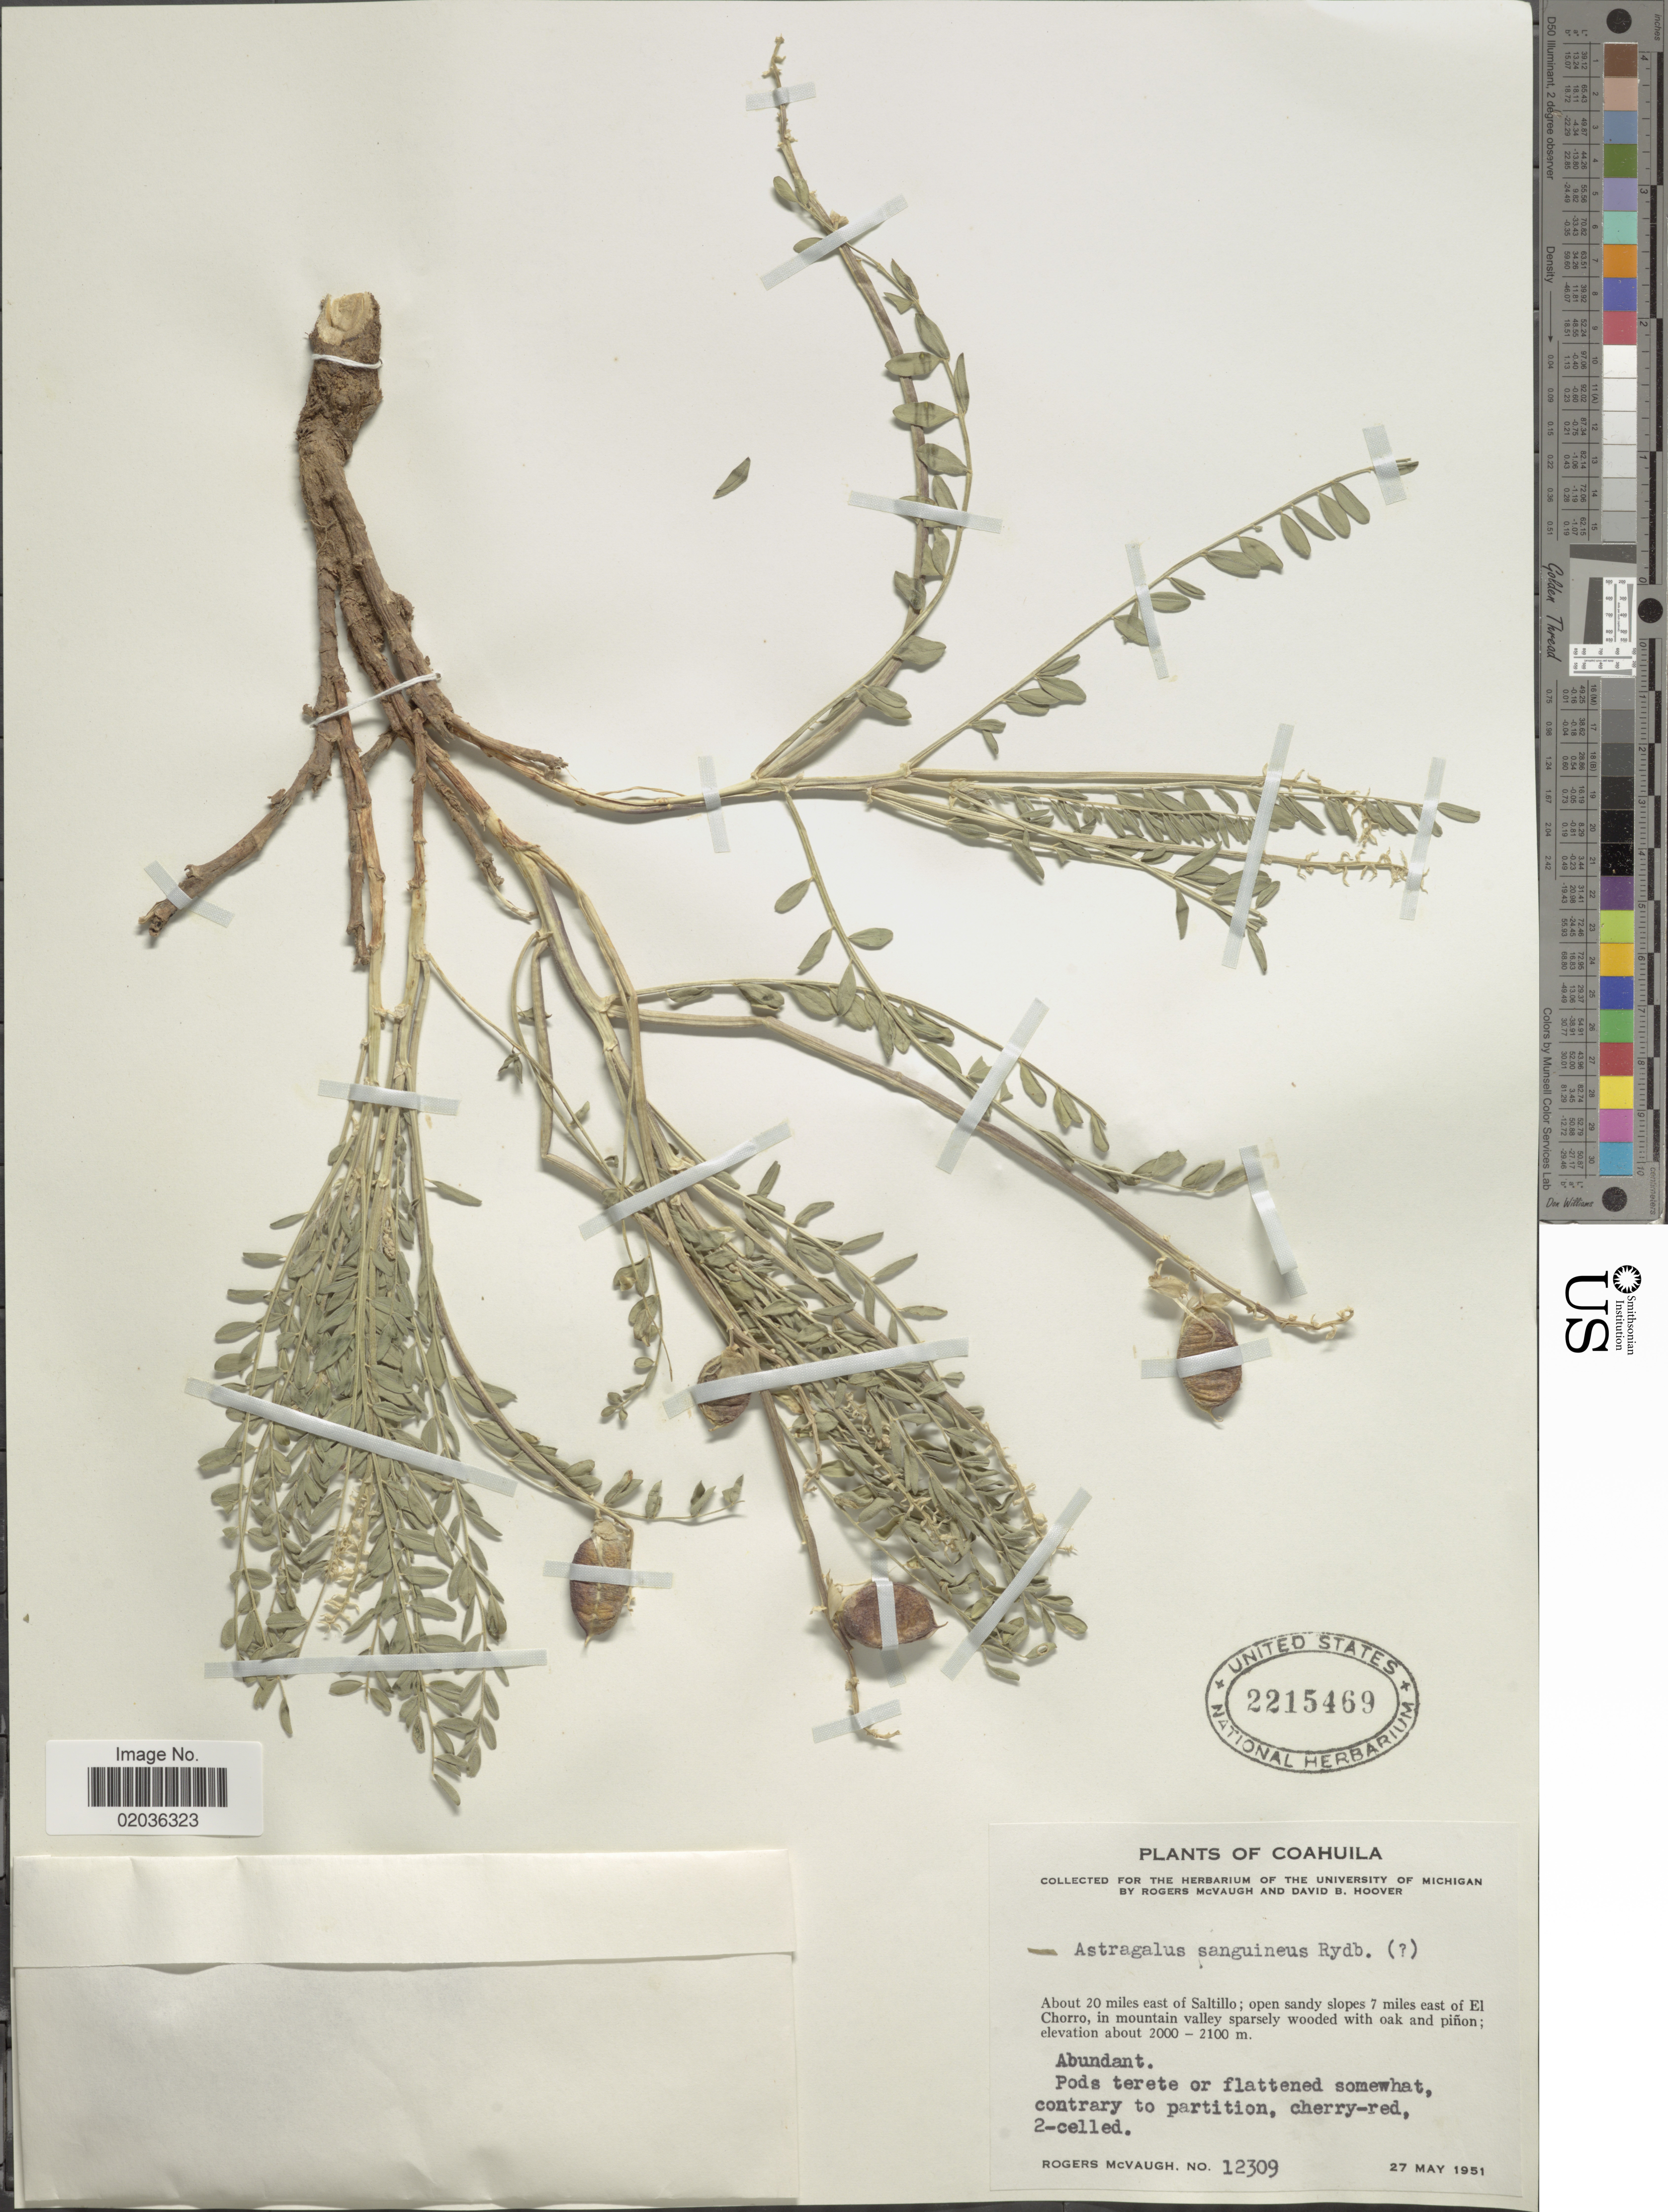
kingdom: Plantae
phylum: Tracheophyta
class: Magnoliopsida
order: Fabales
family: Fabaceae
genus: Astragalus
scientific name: Astragalus sanguineus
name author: Rydb.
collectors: R. McVaugh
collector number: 12309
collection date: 1951-05-27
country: Mexico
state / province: Coahuila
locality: About 20 miles east of Saltillo; open sandy slopes 7 miles east of El Chorro, in mountain valley sparsely wooded with oak and pinon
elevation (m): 2000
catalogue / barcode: US 2215469